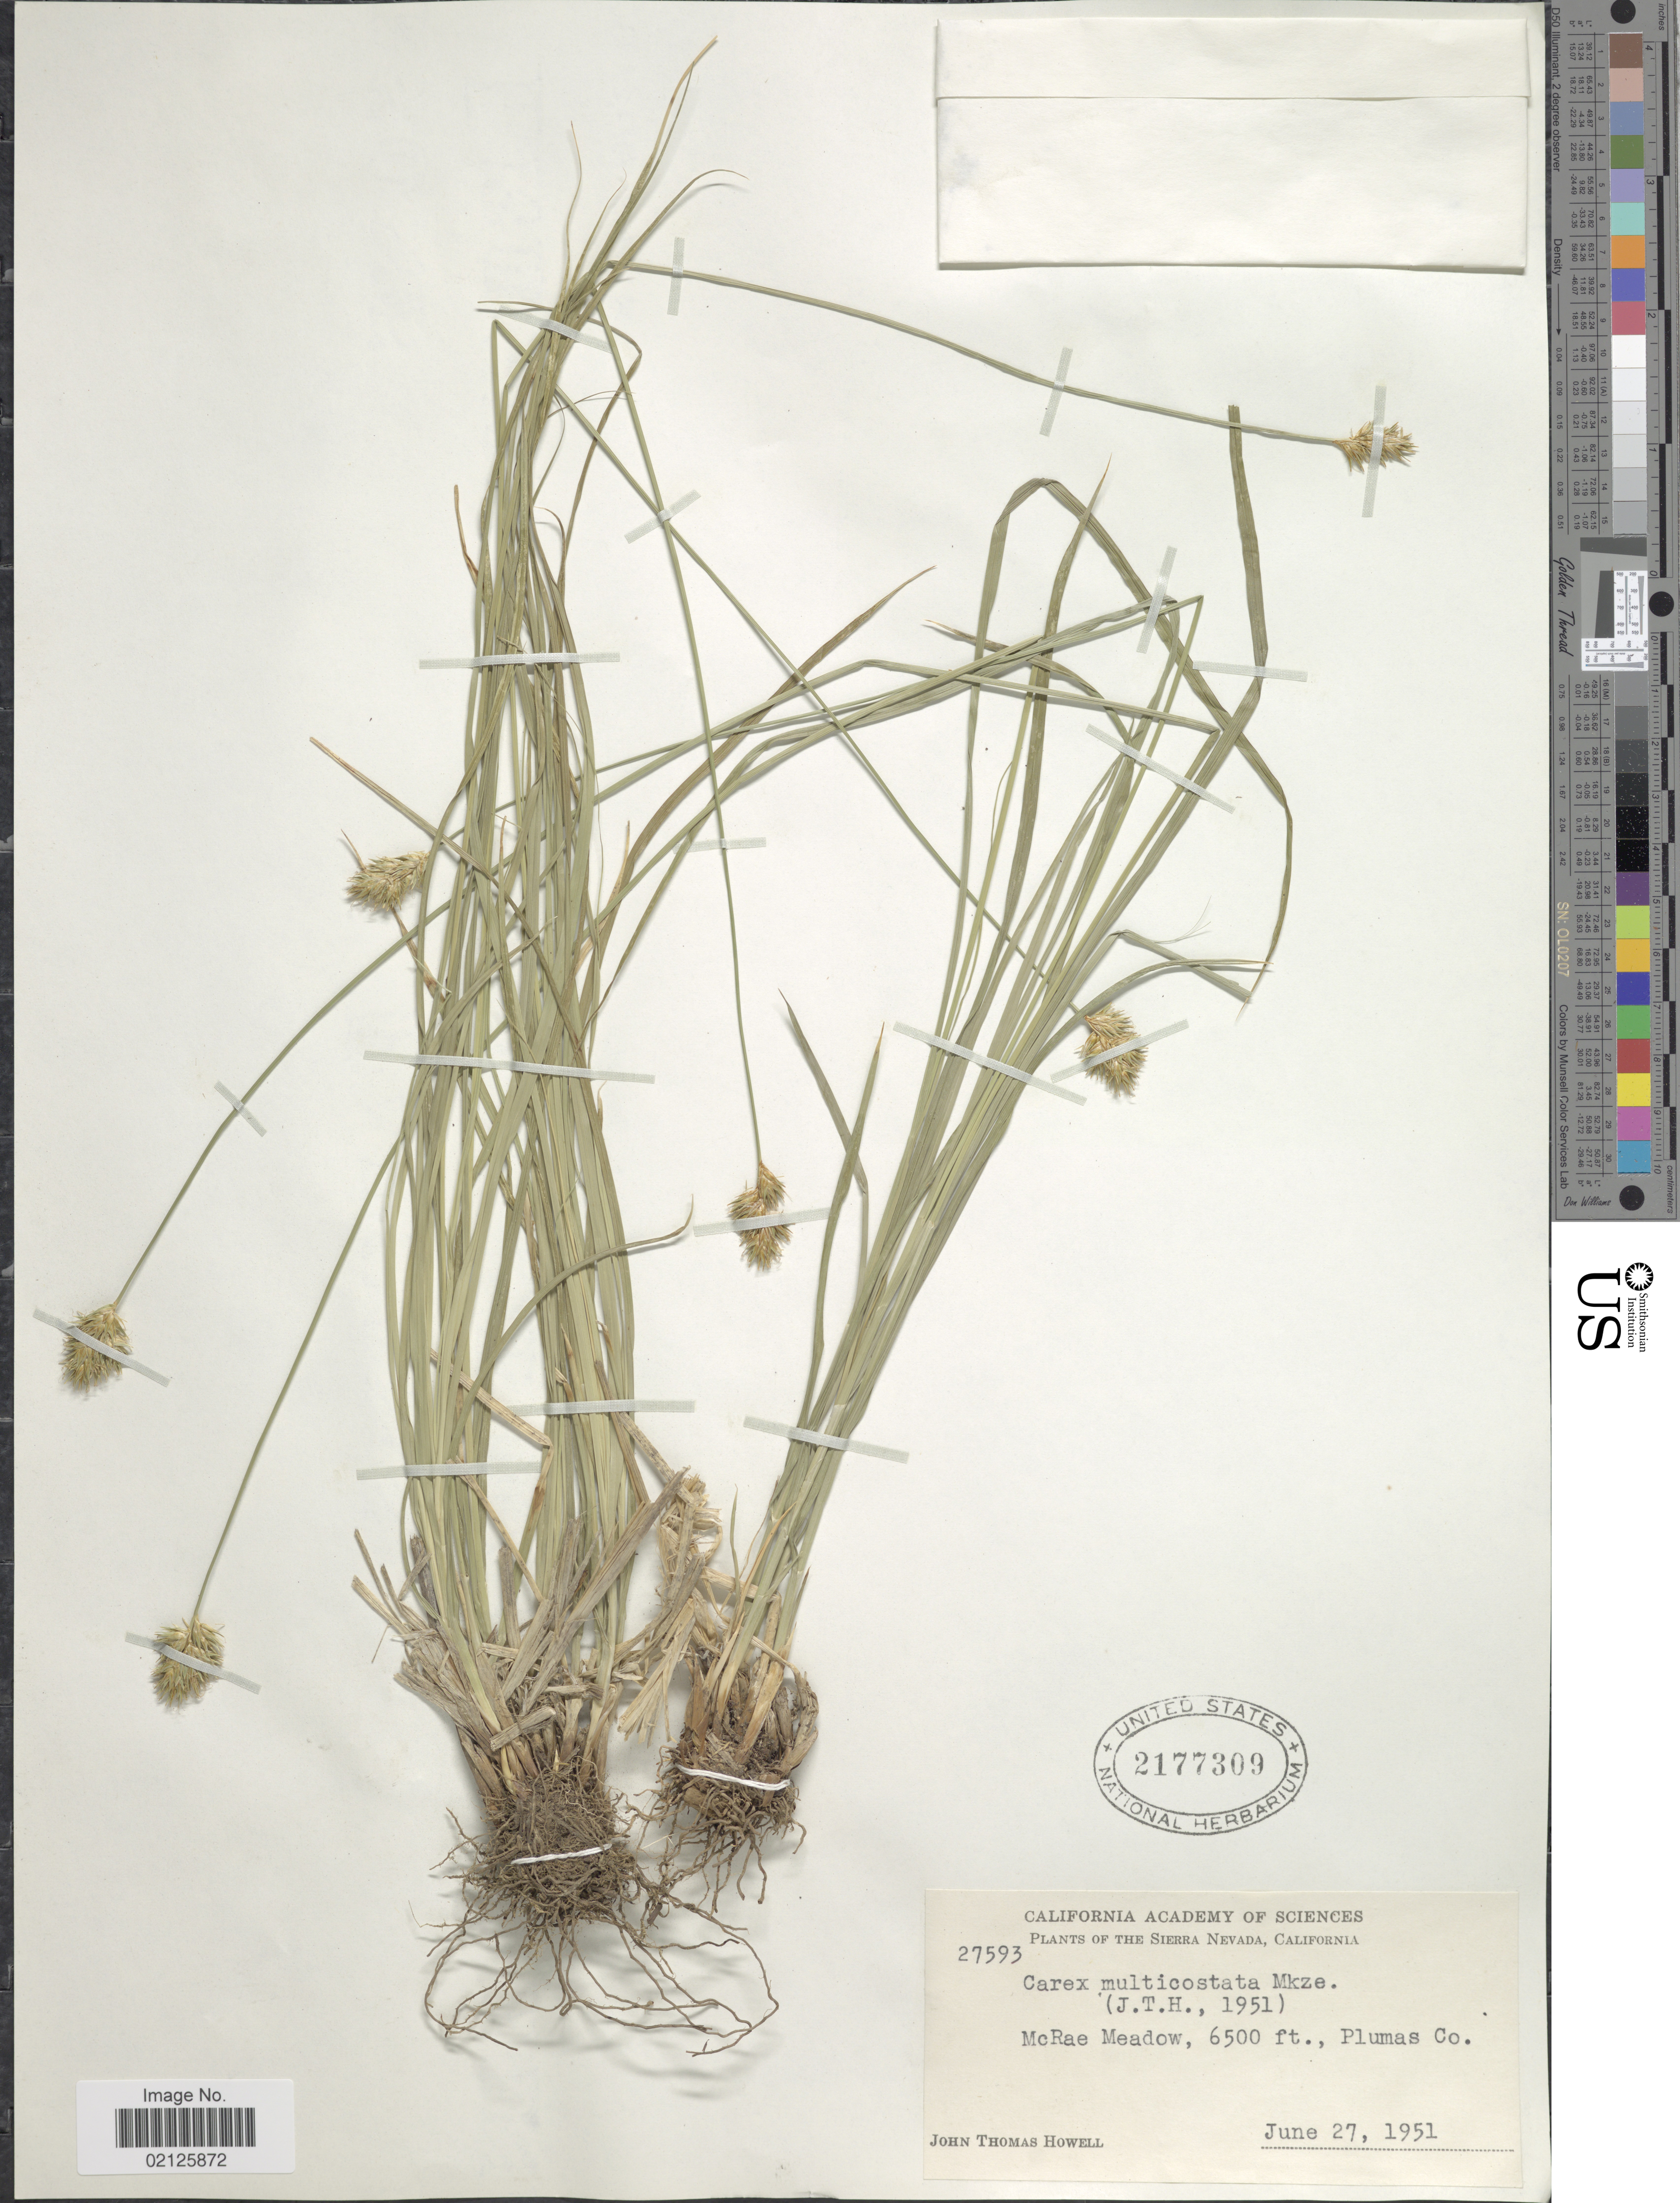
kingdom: Plantae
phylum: Tracheophyta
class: Liliopsida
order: Poales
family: Cyperaceae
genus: Carex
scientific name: Carex multicostata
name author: Mack.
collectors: J. T. Howell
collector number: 27593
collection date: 1951-06-27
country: United States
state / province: California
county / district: Plumas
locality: The Sierra Nevada, McRae Meadow., Plumas Co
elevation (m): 1981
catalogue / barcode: US 2177309